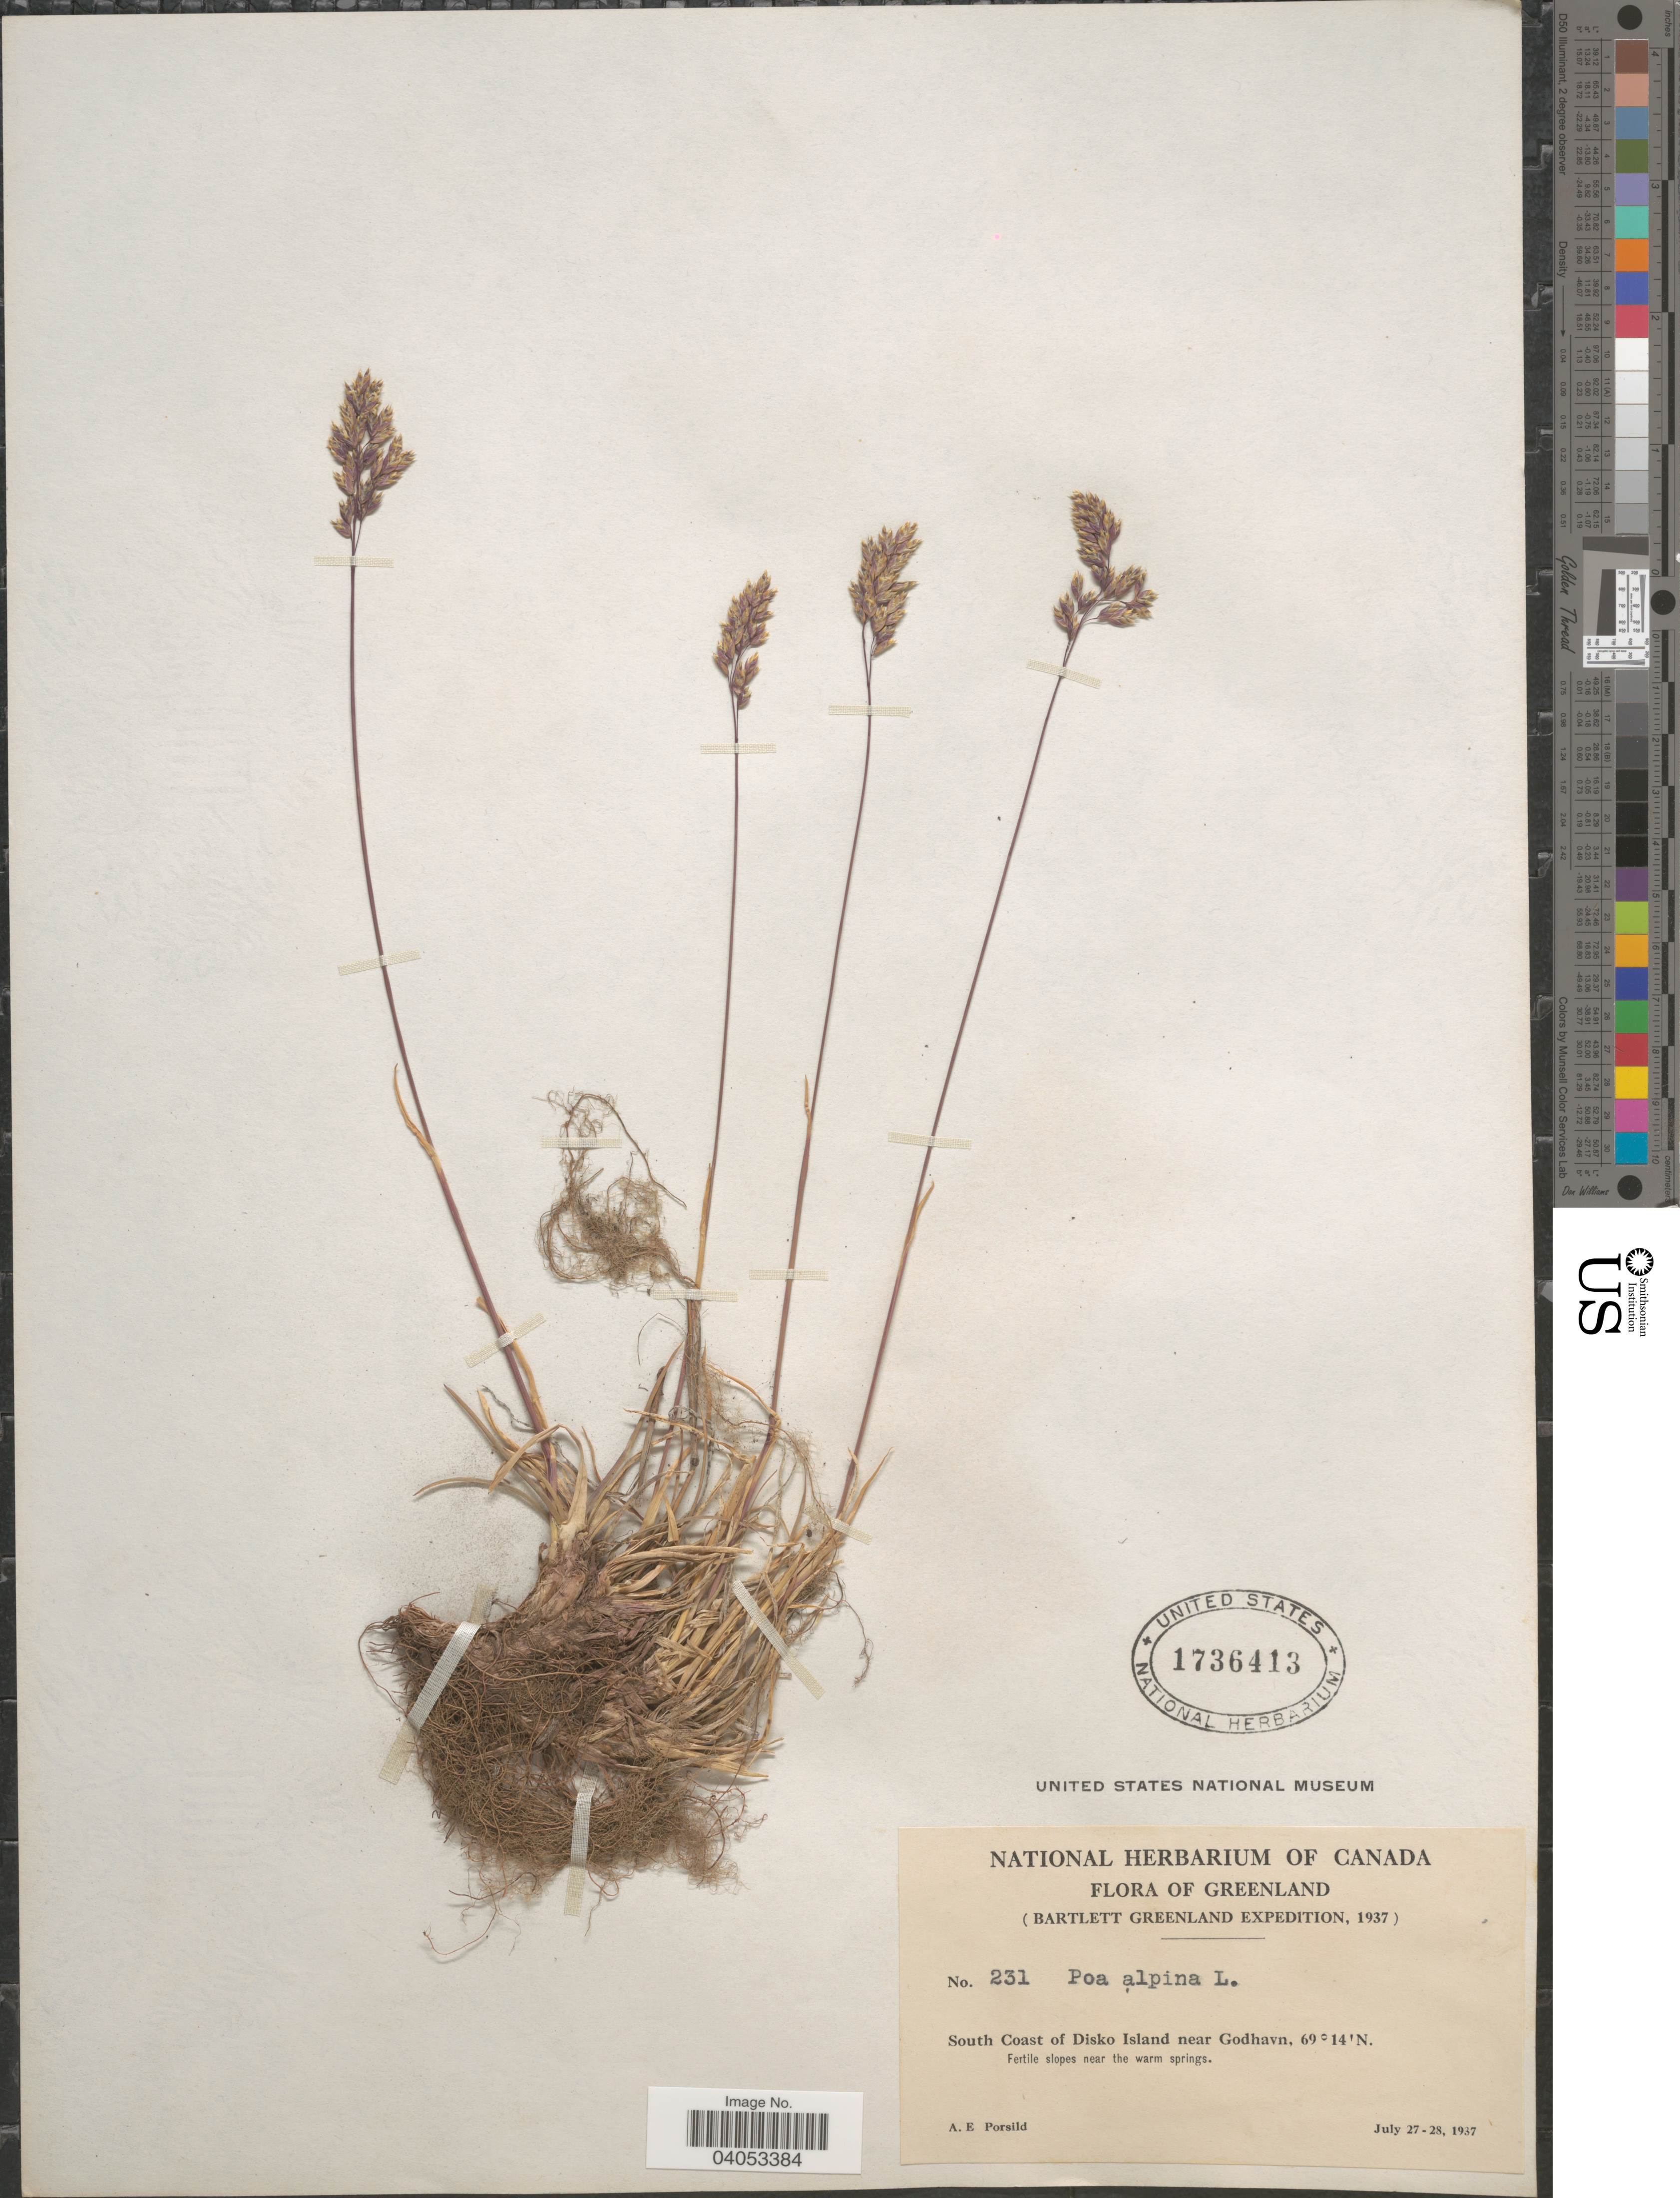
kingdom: Plantae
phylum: Tracheophyta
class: Liliopsida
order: Poales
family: Poaceae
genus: Poa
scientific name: Poa alpina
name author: L.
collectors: A. E. Porsild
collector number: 231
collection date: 1937-07-27/1937-07-28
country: Greenland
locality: South Coast of Disko Island near Godhavn. Fertile slopes near the warm springs.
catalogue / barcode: US 1736413